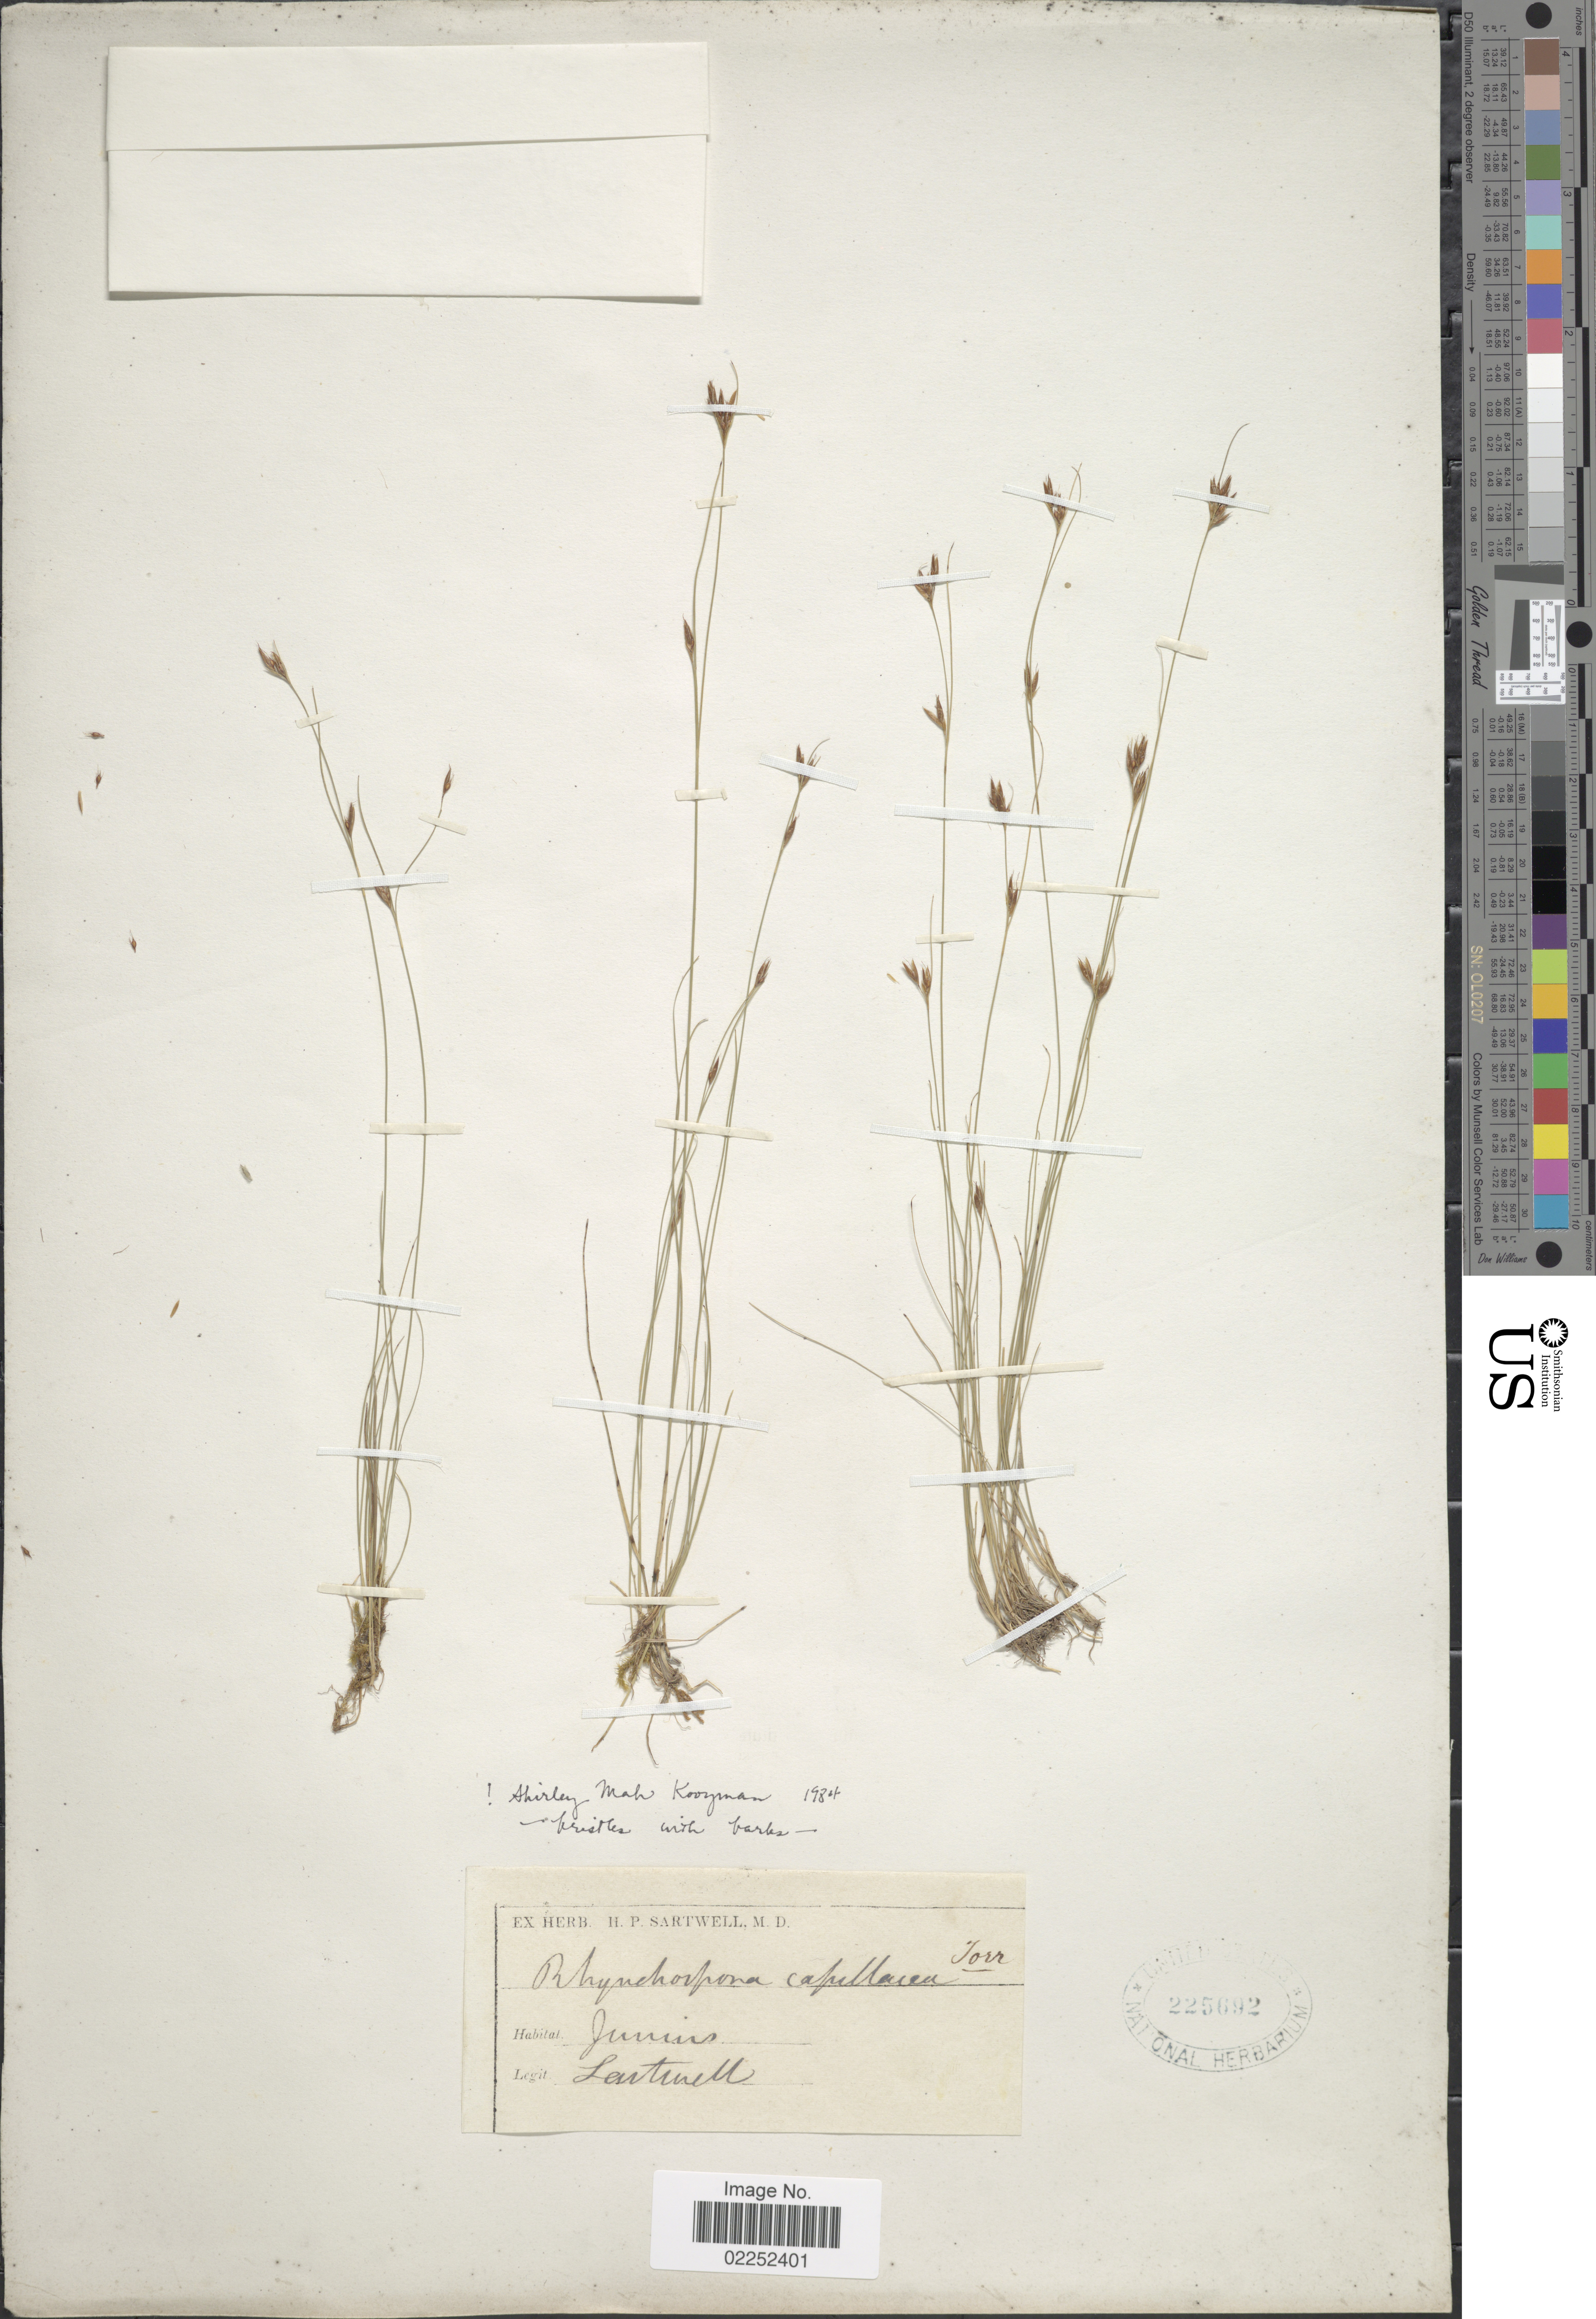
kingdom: Plantae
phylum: Tracheophyta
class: Liliopsida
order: Poales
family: Cyperaceae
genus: Rhynchospora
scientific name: Rhynchospora capillacea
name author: Torr.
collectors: H. P. Sartwell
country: United States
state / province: New York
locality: Junius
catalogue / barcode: US 225692